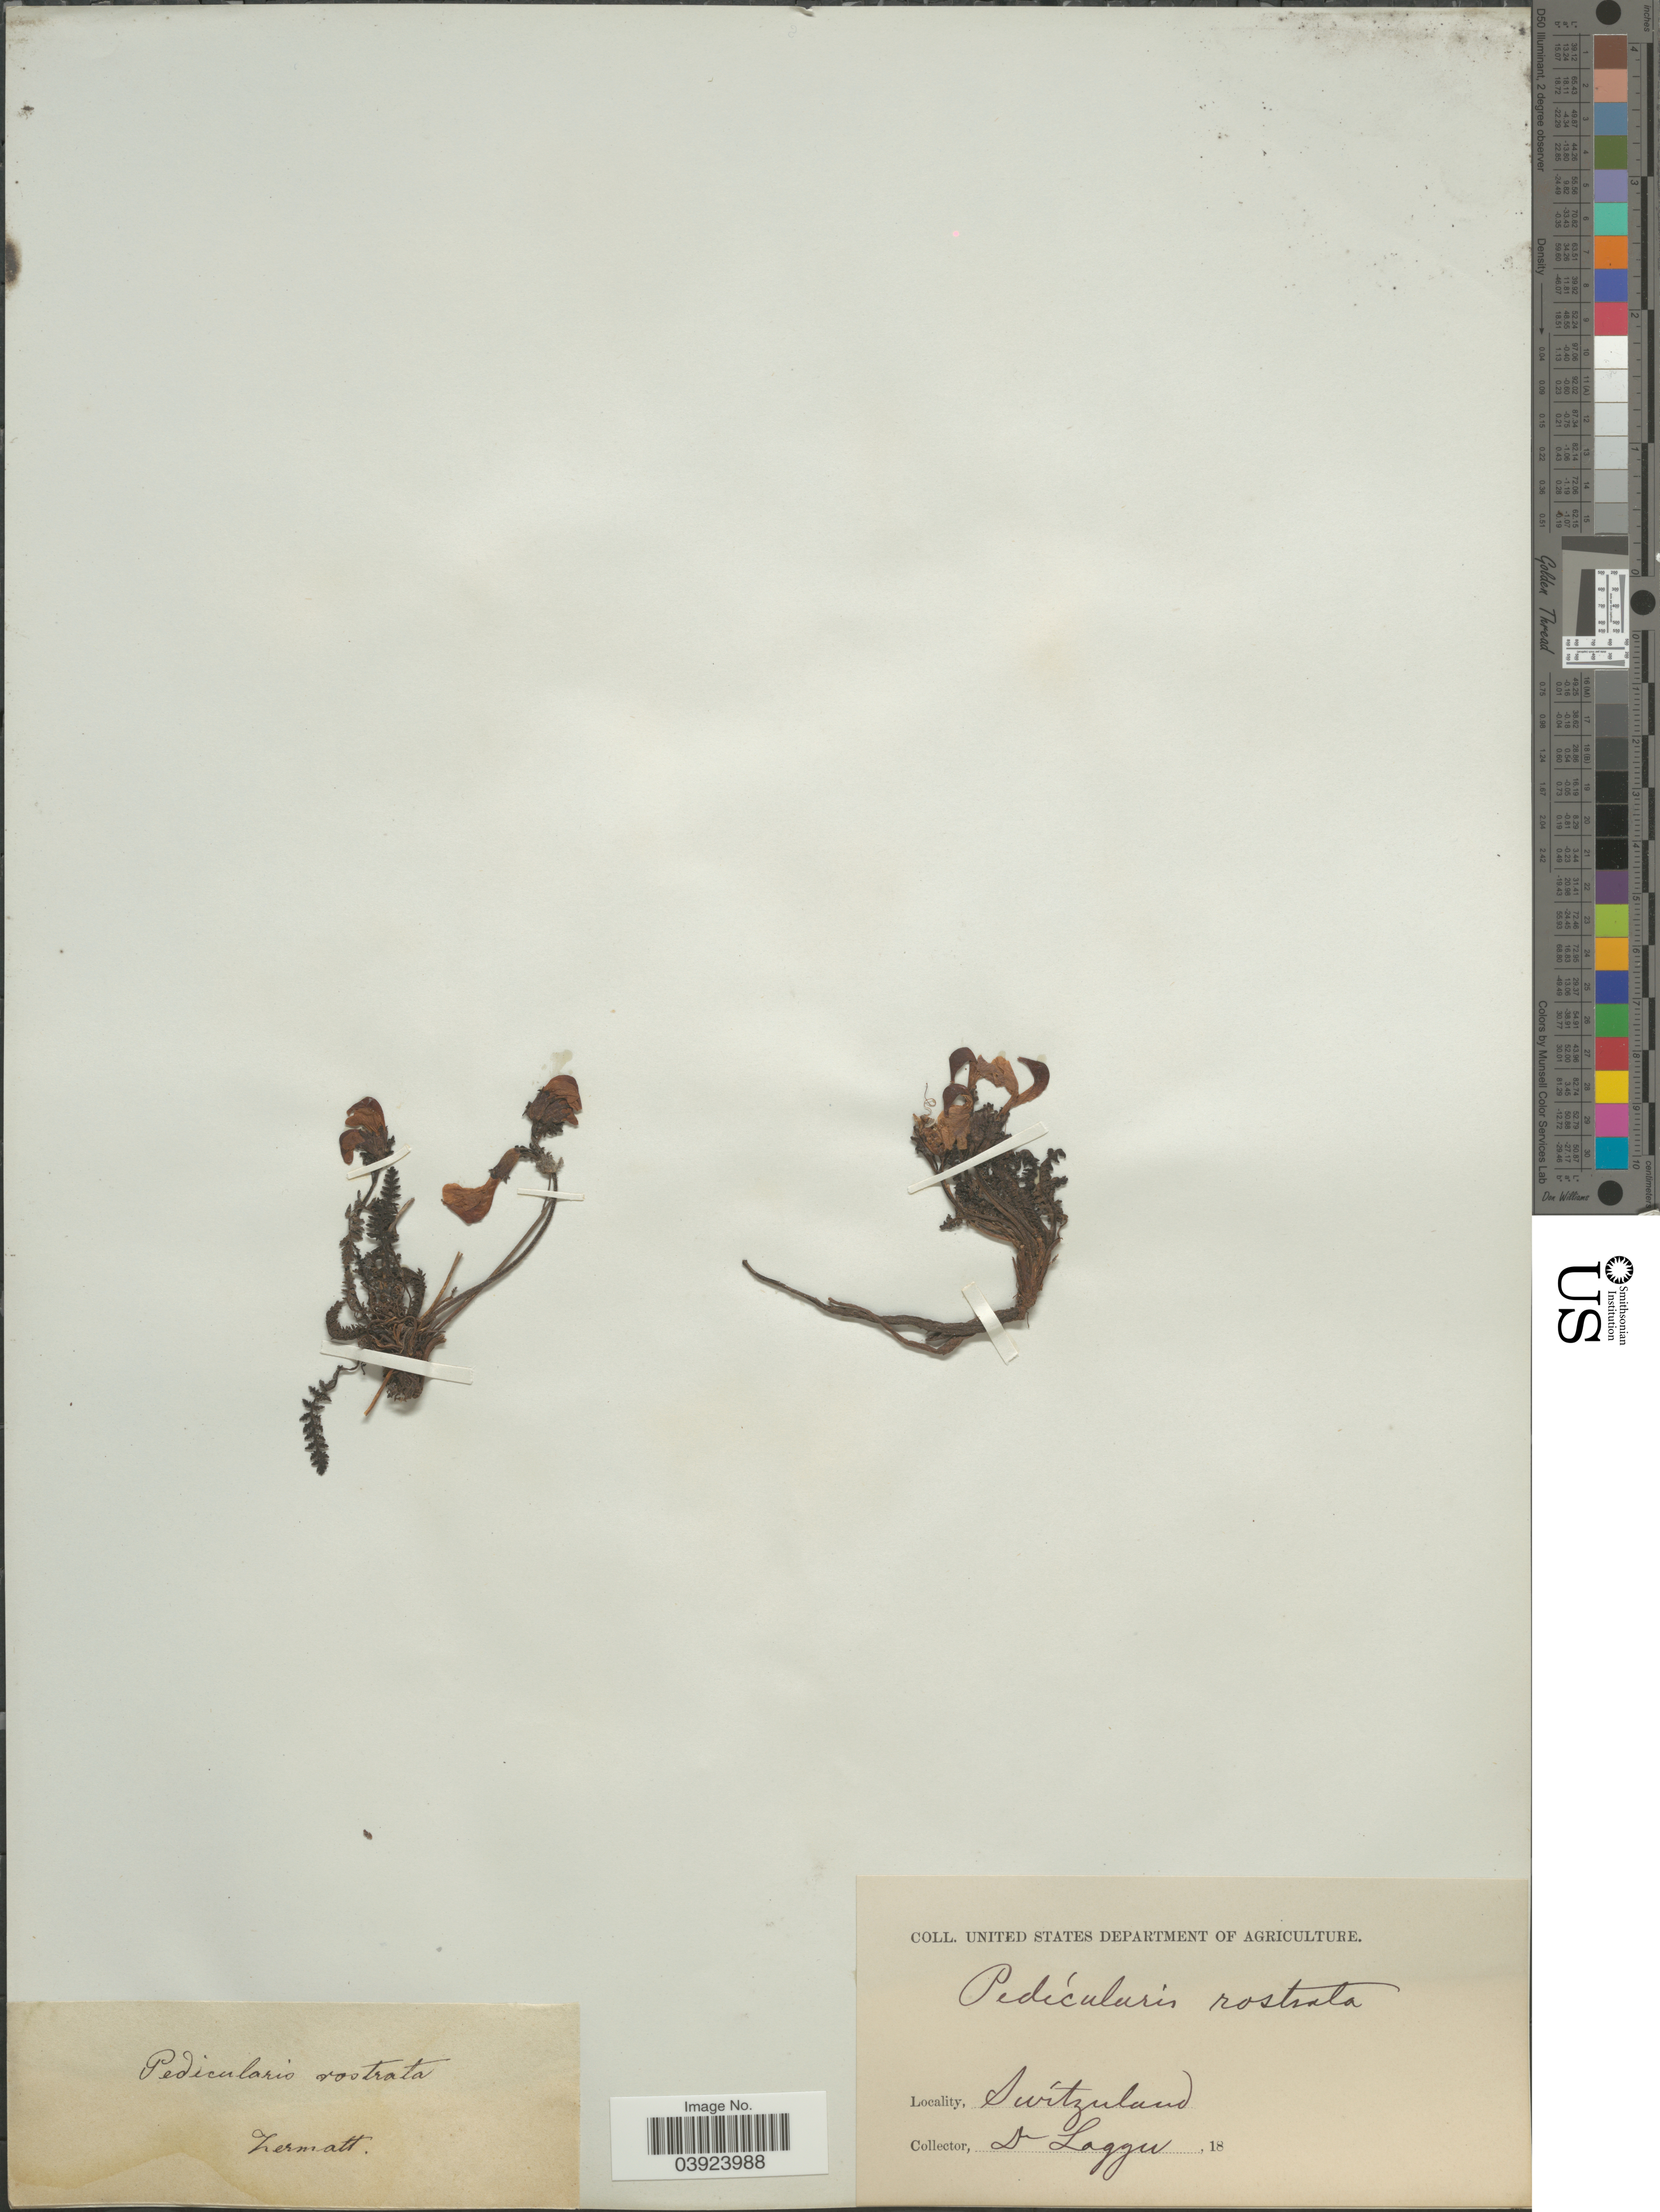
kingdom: Plantae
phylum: Tracheophyta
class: Magnoliopsida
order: Lamiales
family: Orobanchaceae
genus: Pedicularis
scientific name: Pedicularis rostrata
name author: Jacq.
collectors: F. J. Lagger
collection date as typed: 18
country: Switzerland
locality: Zermatt.